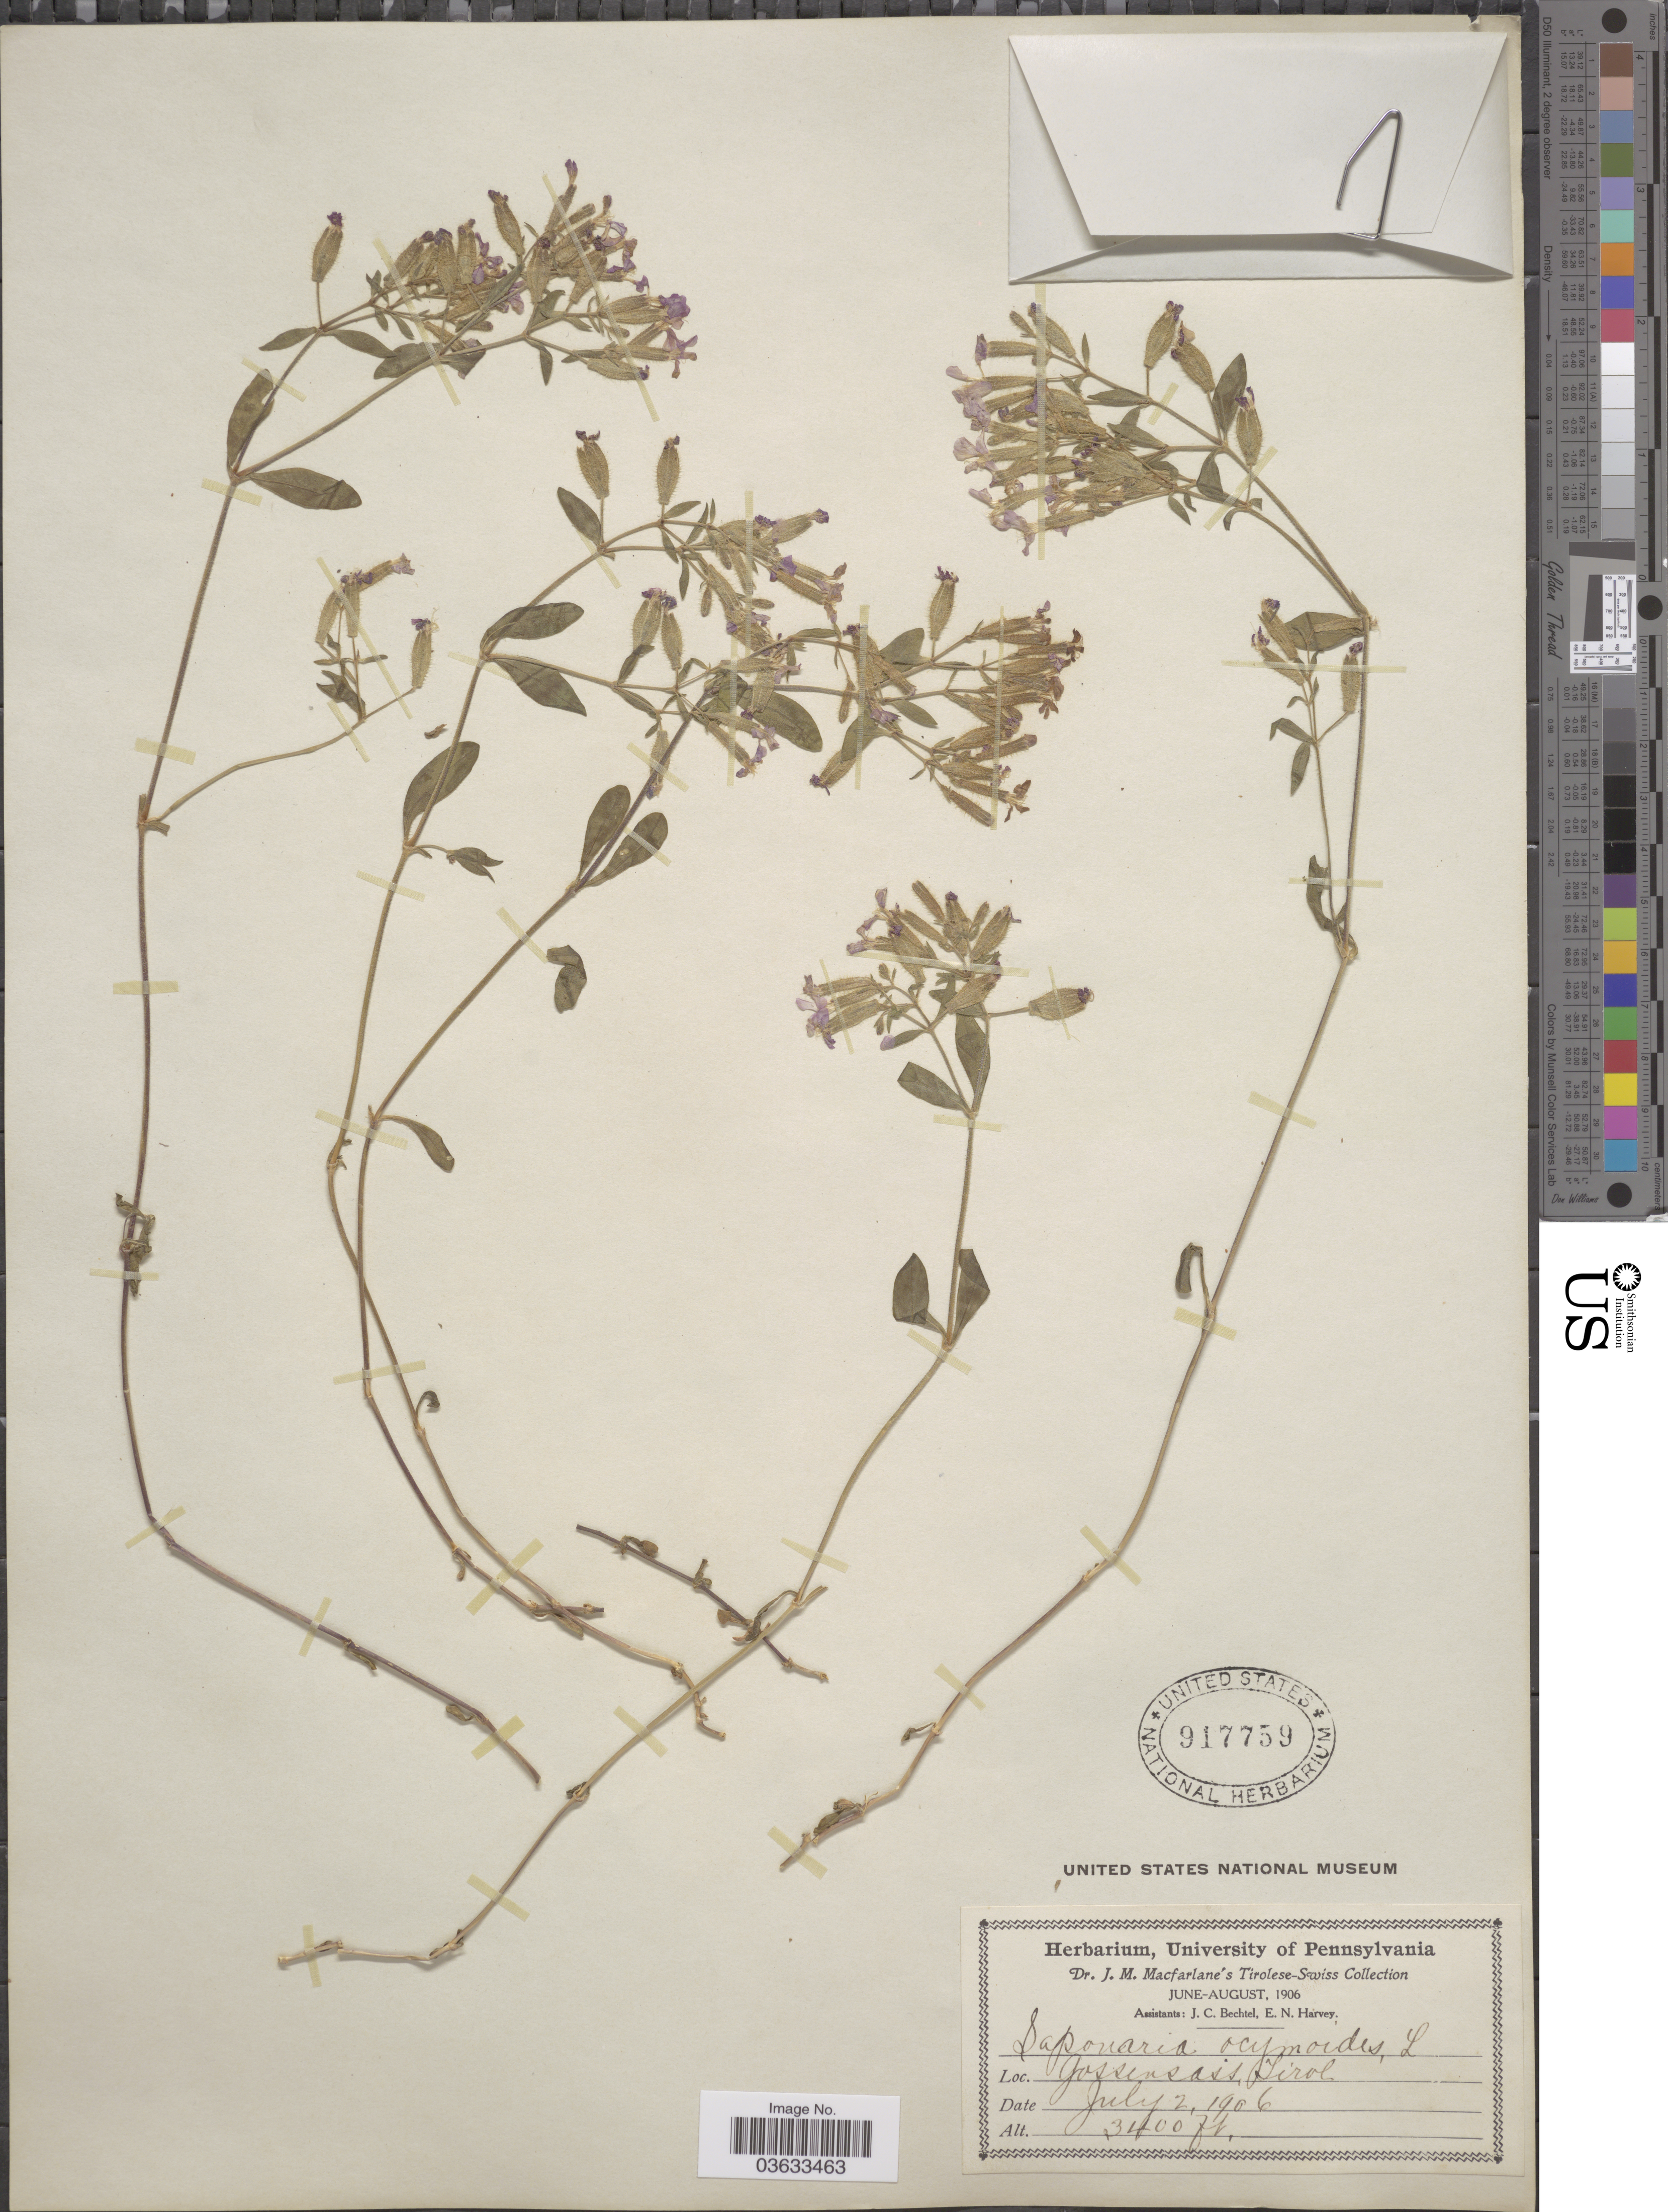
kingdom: Plantae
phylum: Tracheophyta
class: Magnoliopsida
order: Caryophyllales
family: Caryophyllaceae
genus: Saponaria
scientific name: Saponaria ocymoides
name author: L.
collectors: J. Macfarlane, J. Bechtel & E. Harvey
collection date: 1906-07-02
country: Italy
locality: Gossensass, Tirol.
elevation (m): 1036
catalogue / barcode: US 917759